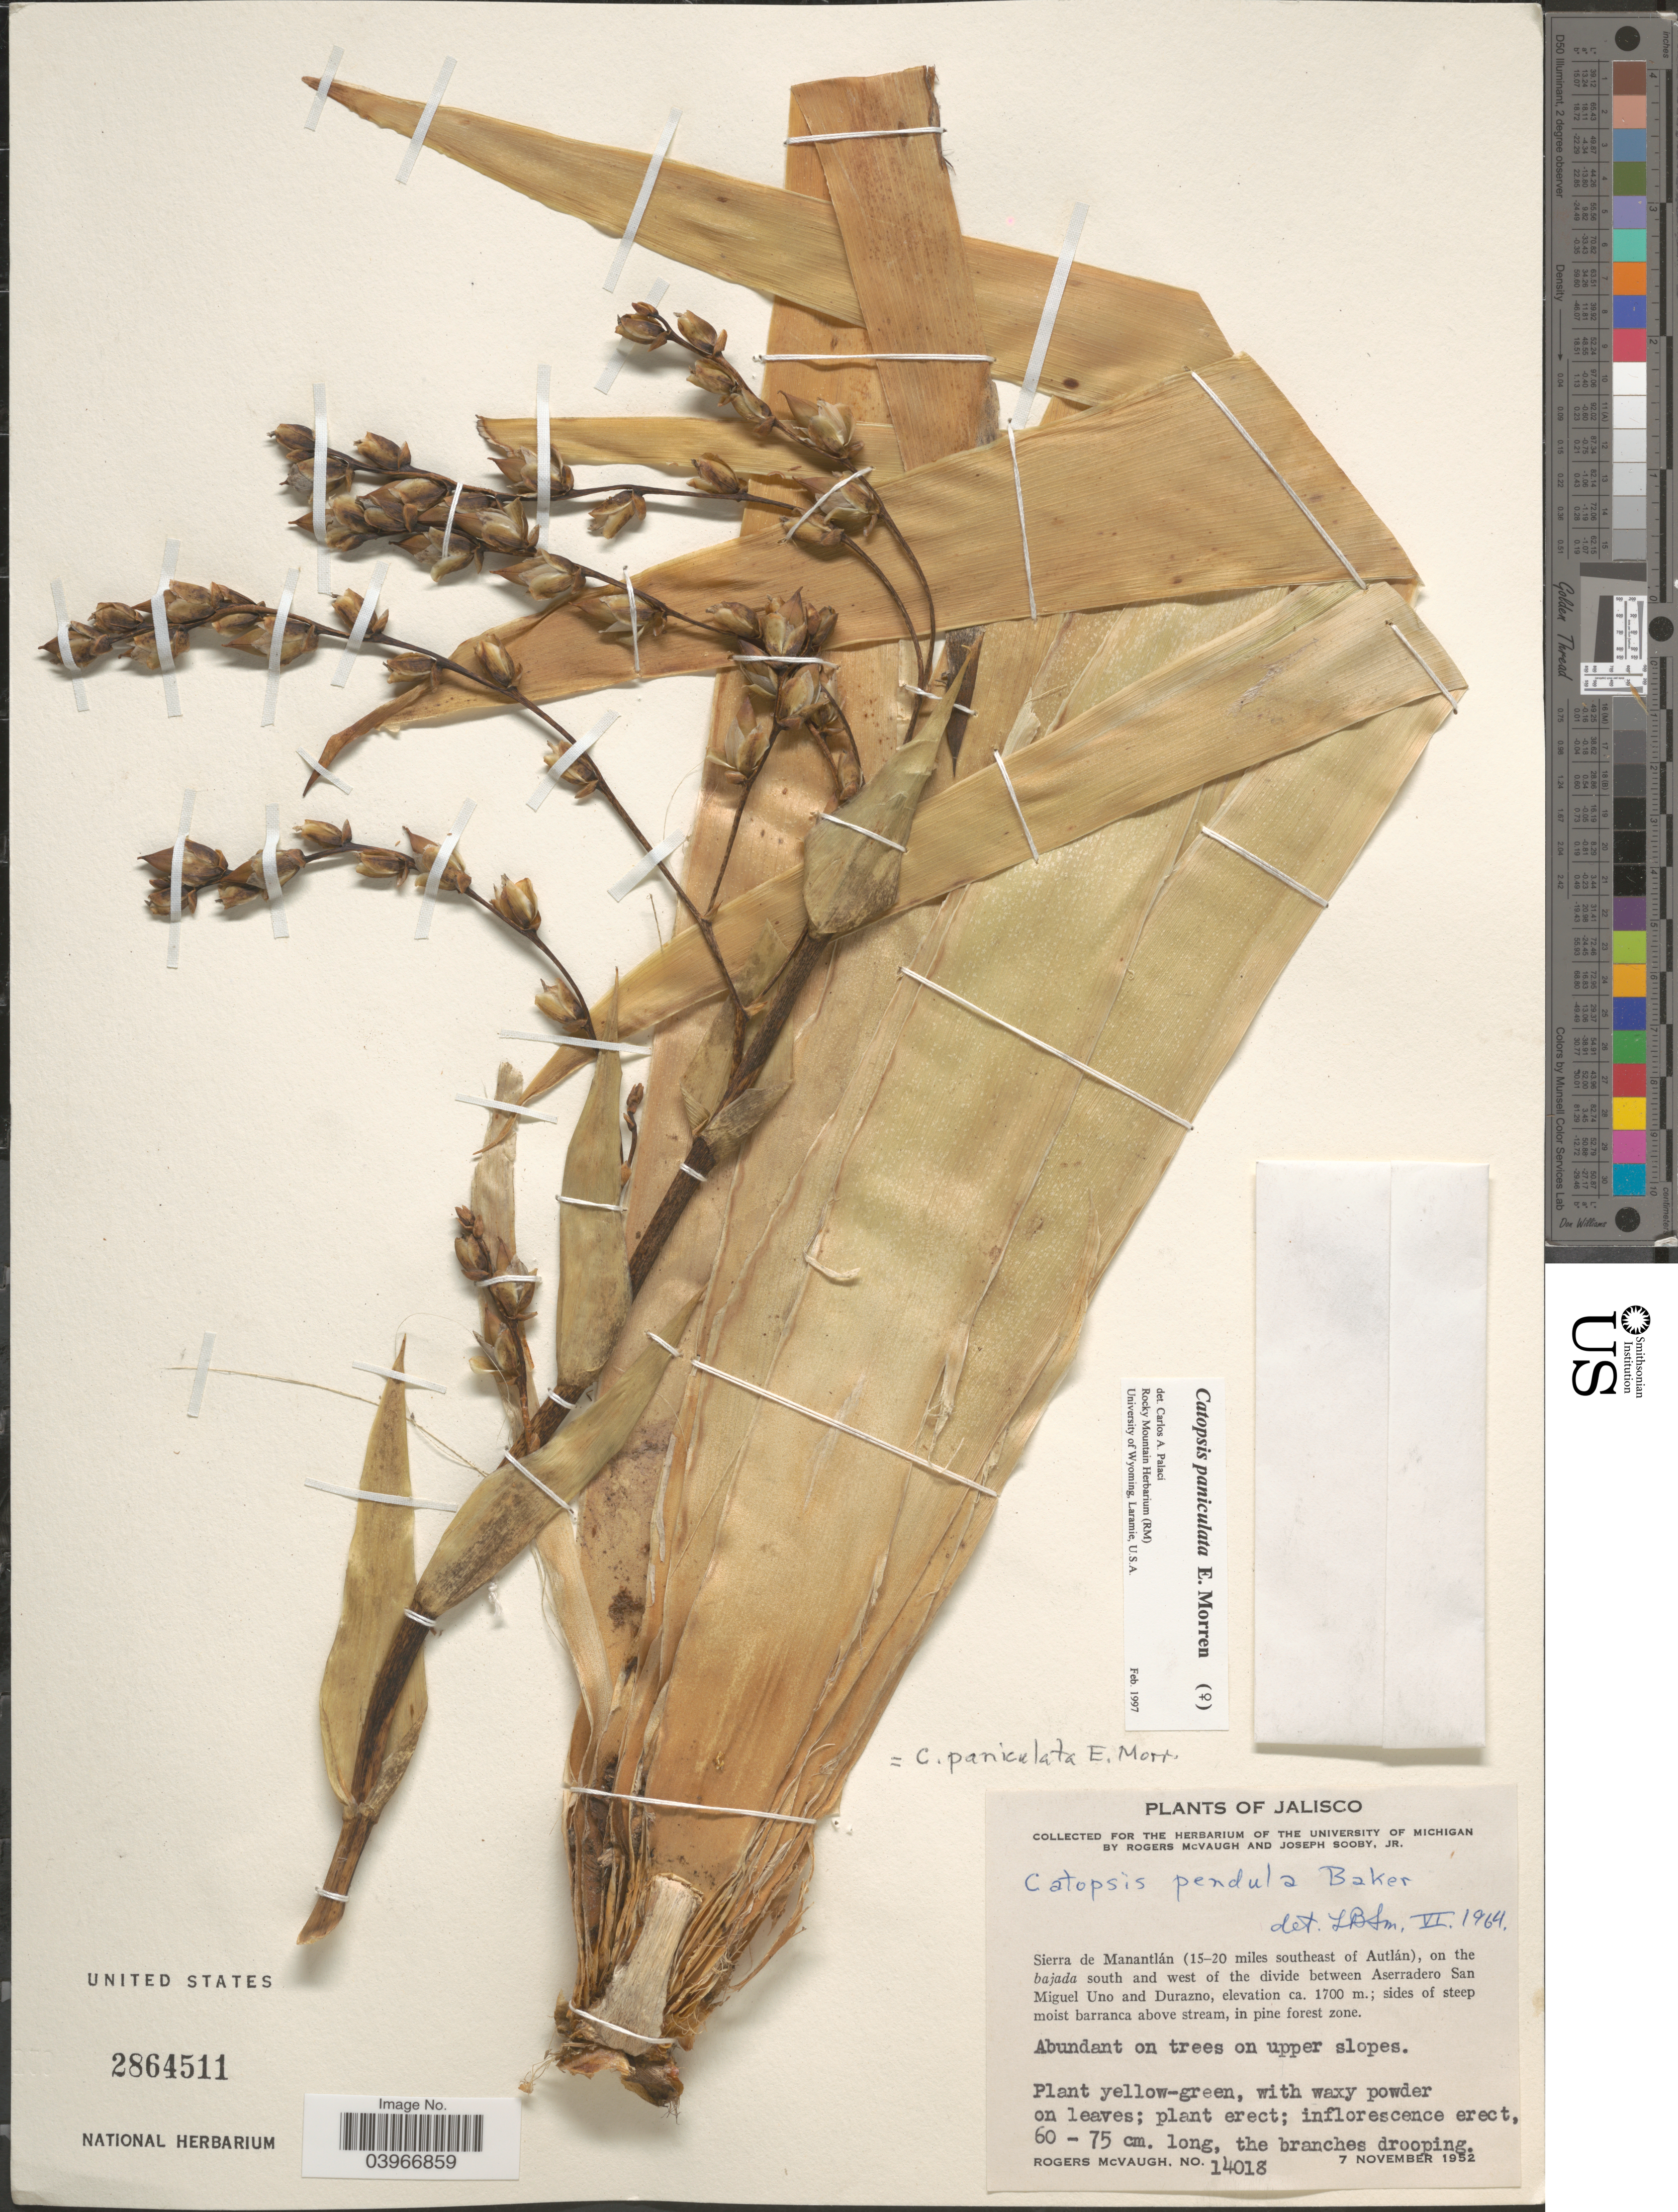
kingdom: Plantae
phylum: Tracheophyta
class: Liliopsida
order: Poales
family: Bromeliaceae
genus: Catopsis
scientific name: Catopsis paniculata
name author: É. Morren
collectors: R. McVaugh & J. Sooby Jr.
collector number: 14018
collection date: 1952-11-07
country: Mexico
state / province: Jalisco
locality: Sierra de Manantlán (15-20 miles southeast of Autlán), on the bajada south and west of the divide between Aserradero San Miguel Uno and Durazno.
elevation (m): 1700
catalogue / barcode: US 2864511